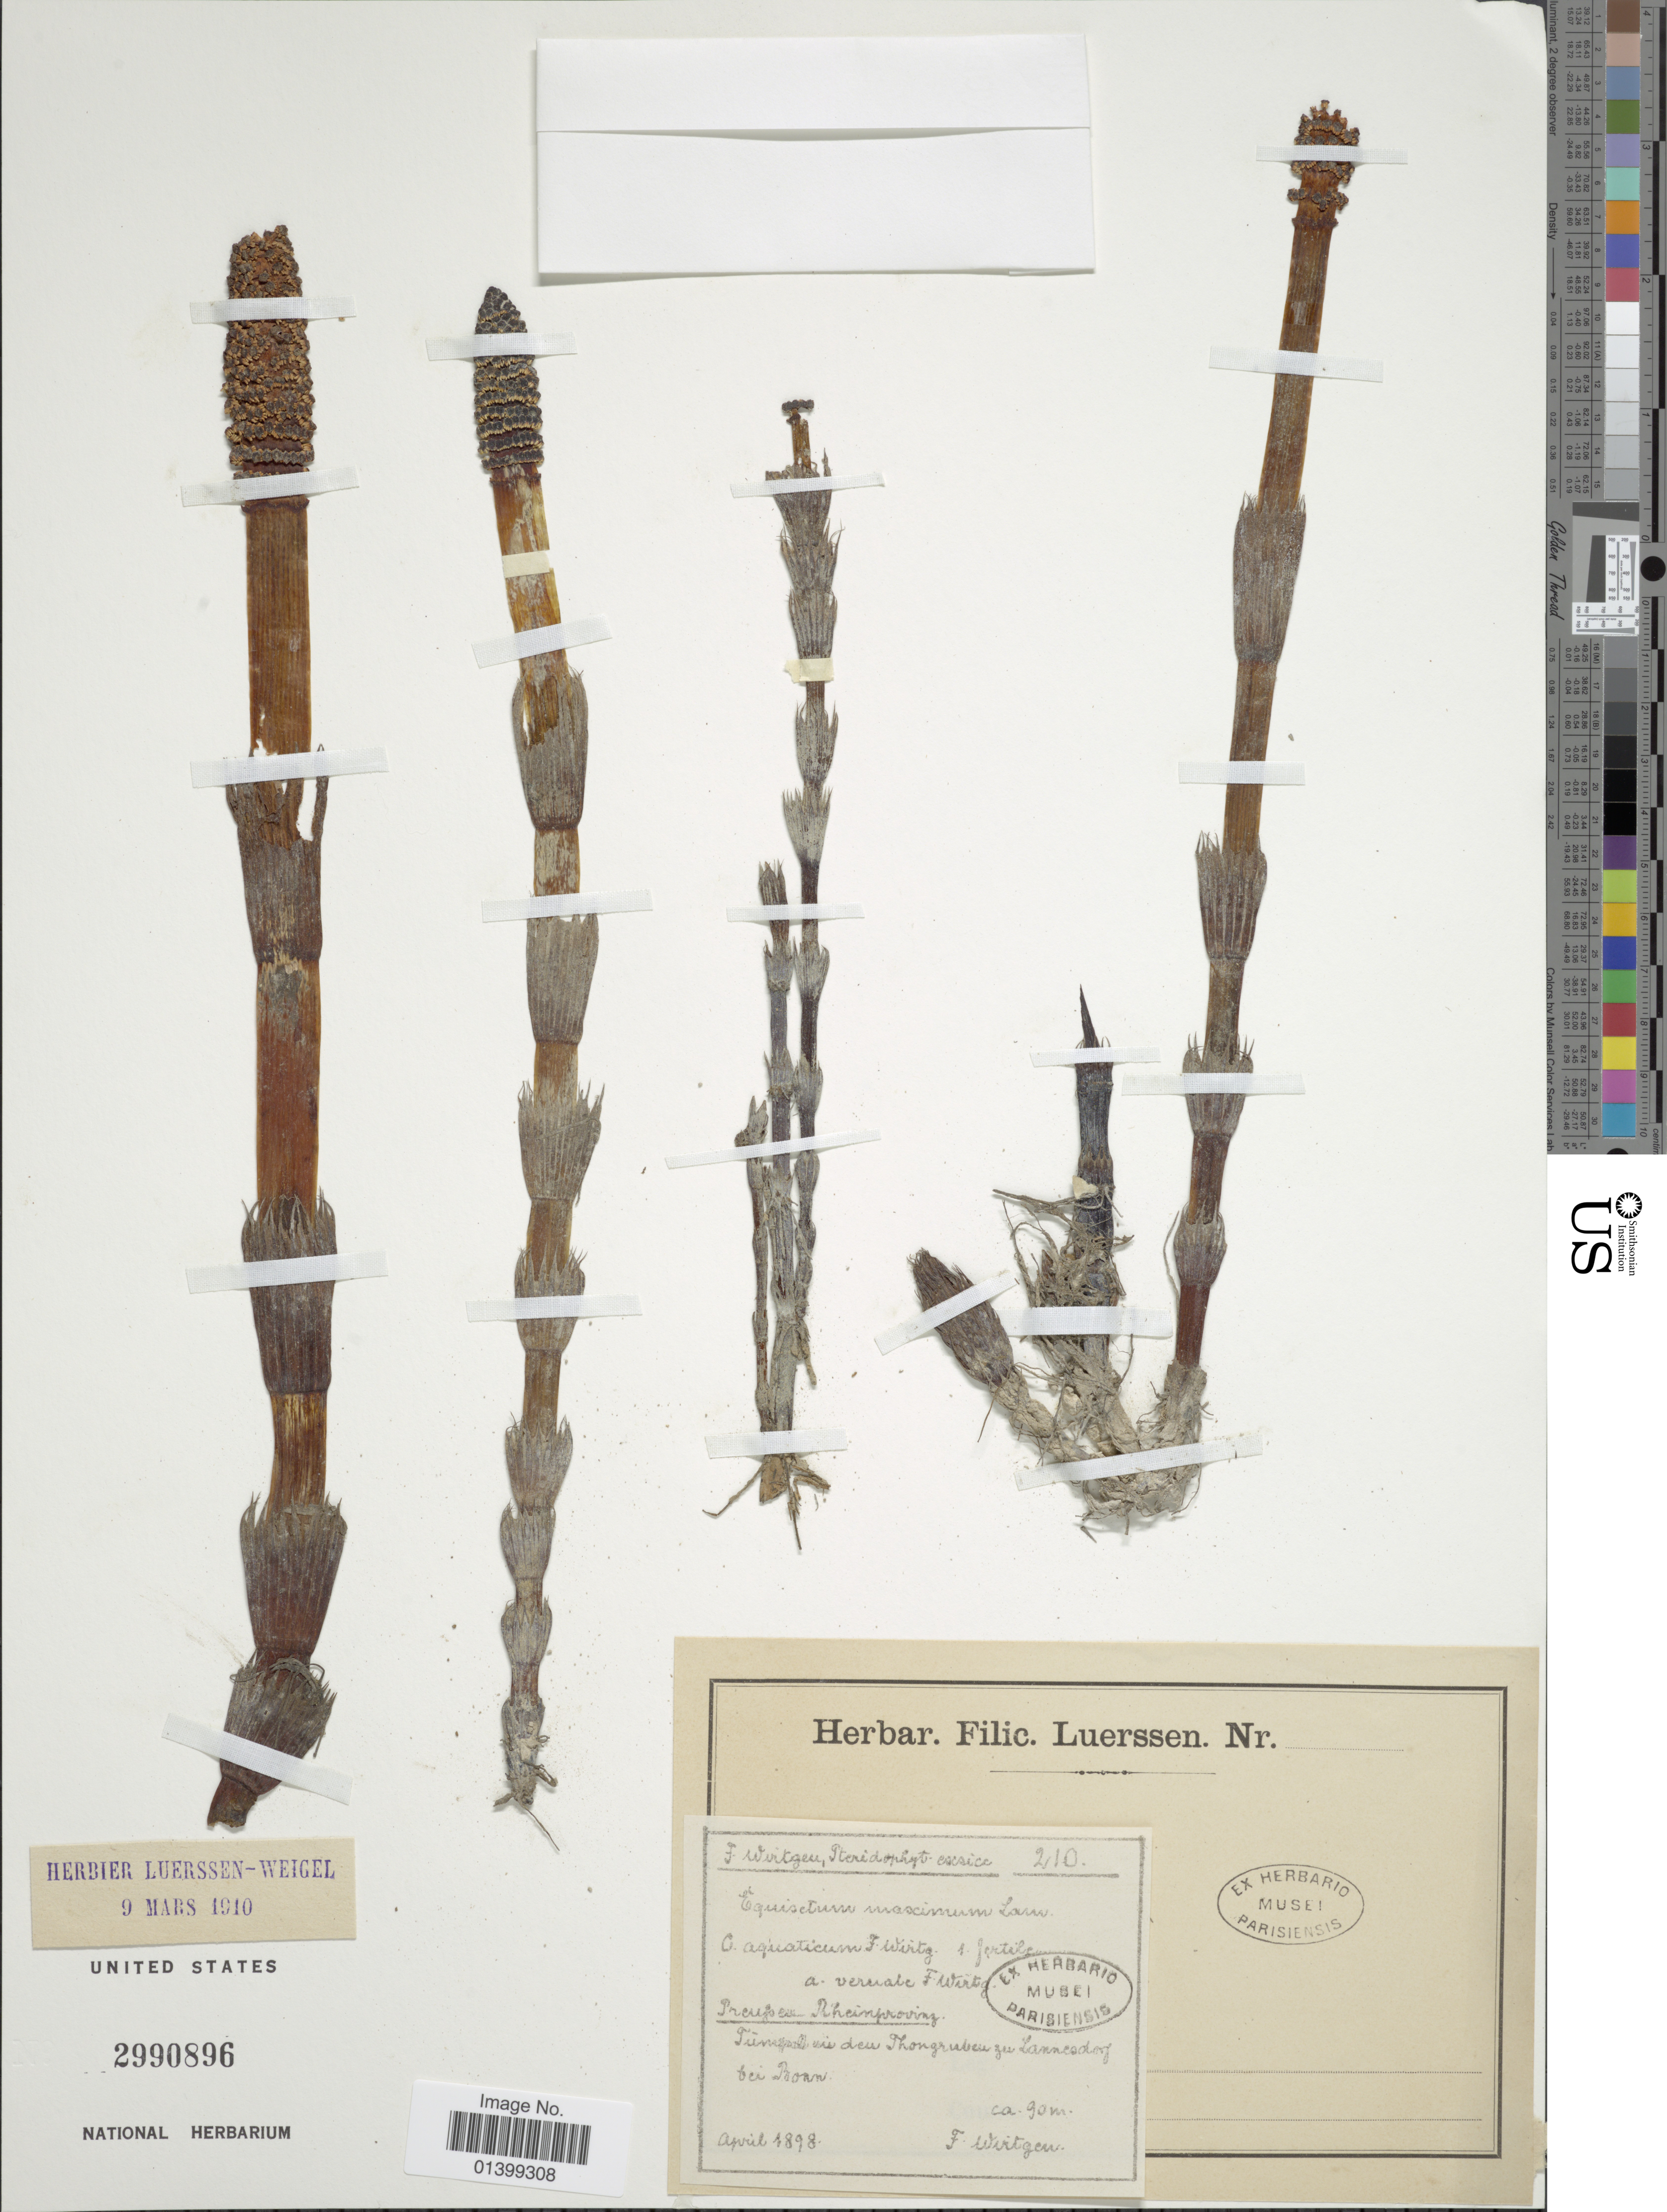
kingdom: Plantae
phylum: Tracheophyta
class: Polypodiopsida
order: Equisetales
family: Equisetaceae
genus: Equisetum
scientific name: Equisetum telmateia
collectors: F. Wirtgen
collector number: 210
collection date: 1898-04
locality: Pteridophyt. Preussen-Rheinproving. Tien [illegible text] un deu Thongruben Lannesdorf bei Bonn [interpreted]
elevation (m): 90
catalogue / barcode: US 2990896